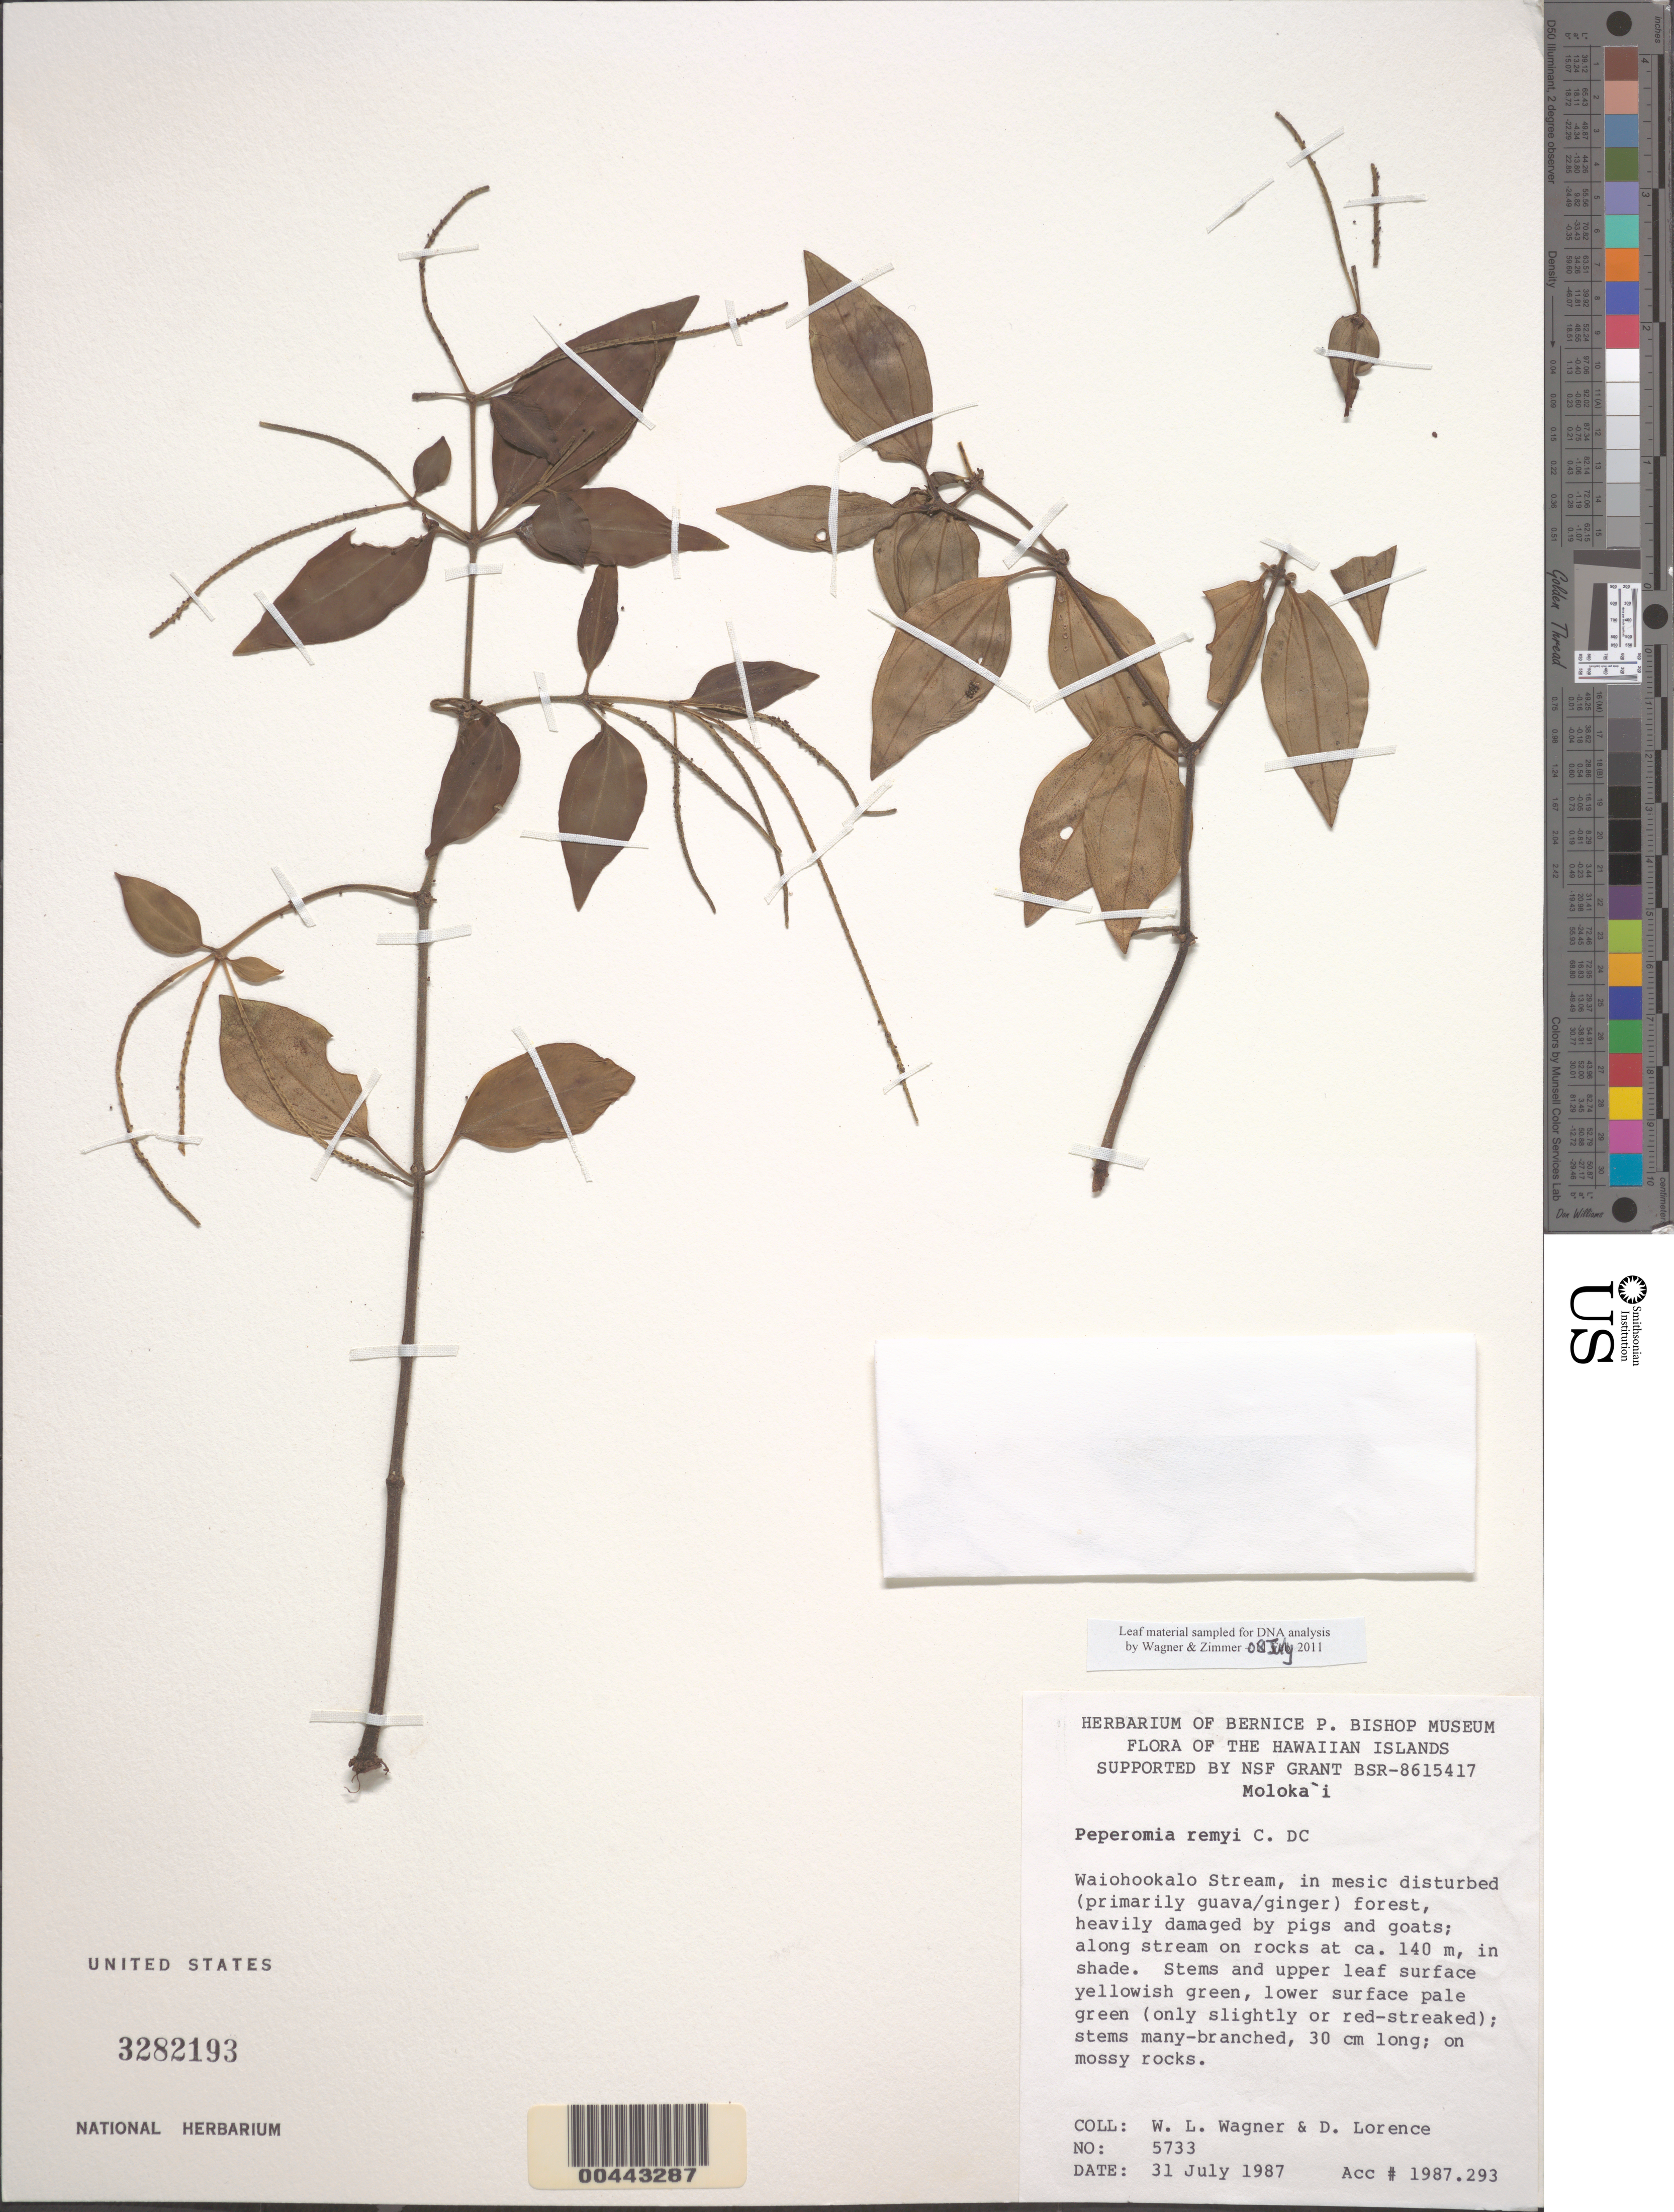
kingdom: Plantae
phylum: Tracheophyta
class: Magnoliopsida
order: Piperales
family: Piperaceae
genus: Peperomia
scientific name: Peperomia remyi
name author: C. DC.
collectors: W. L. Wagner & D. Lorence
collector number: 5733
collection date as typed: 31 Jul 1987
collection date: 1987-07-31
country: United States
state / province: Hawaii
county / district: Maui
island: Moloka'i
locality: Waiohookalo Stream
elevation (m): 140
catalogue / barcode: US 3282193